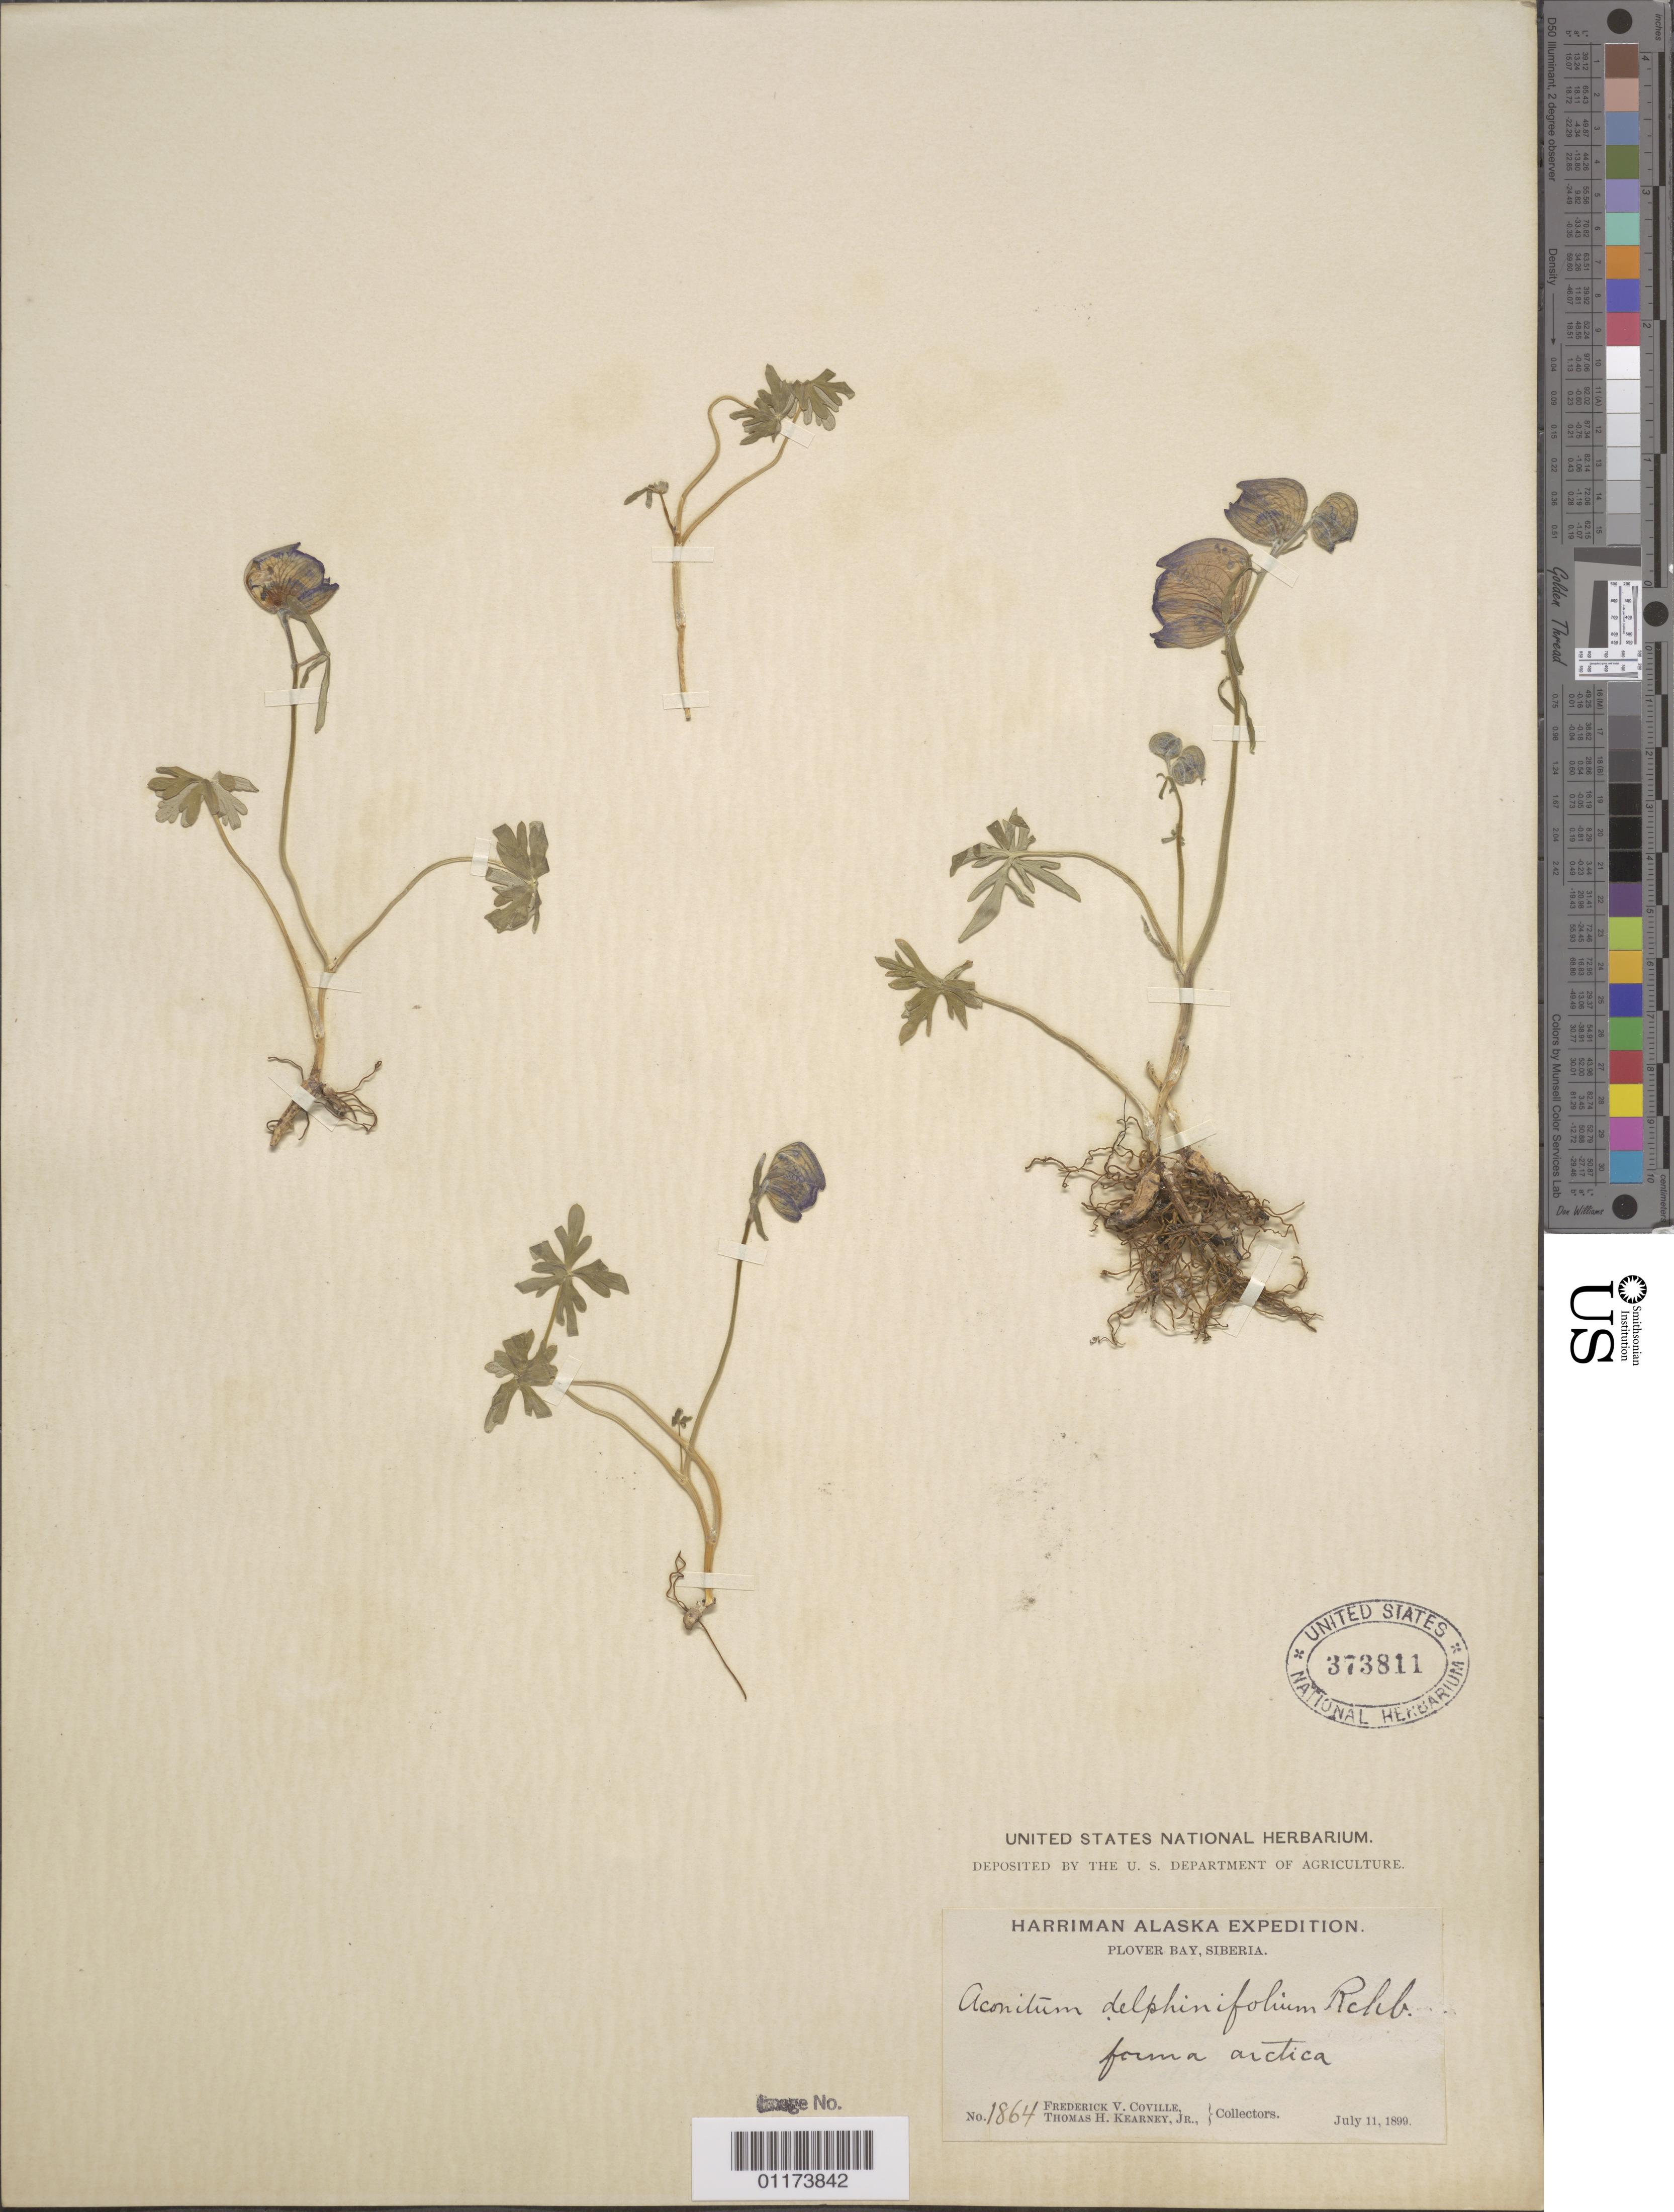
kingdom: Plantae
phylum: Tracheophyta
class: Magnoliopsida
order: Ranunculales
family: Ranunculaceae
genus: Aconitum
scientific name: Aconitum delphinifolium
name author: DC.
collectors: F. V. Coville & T. H. Kearney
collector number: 1864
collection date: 1899-07-11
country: United States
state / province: Alaska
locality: Plover Bay, Siberia [Plover [Providence] Bay is on the easternmost tip of the Russian far east, on Chukotka Pen.]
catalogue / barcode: US 373811